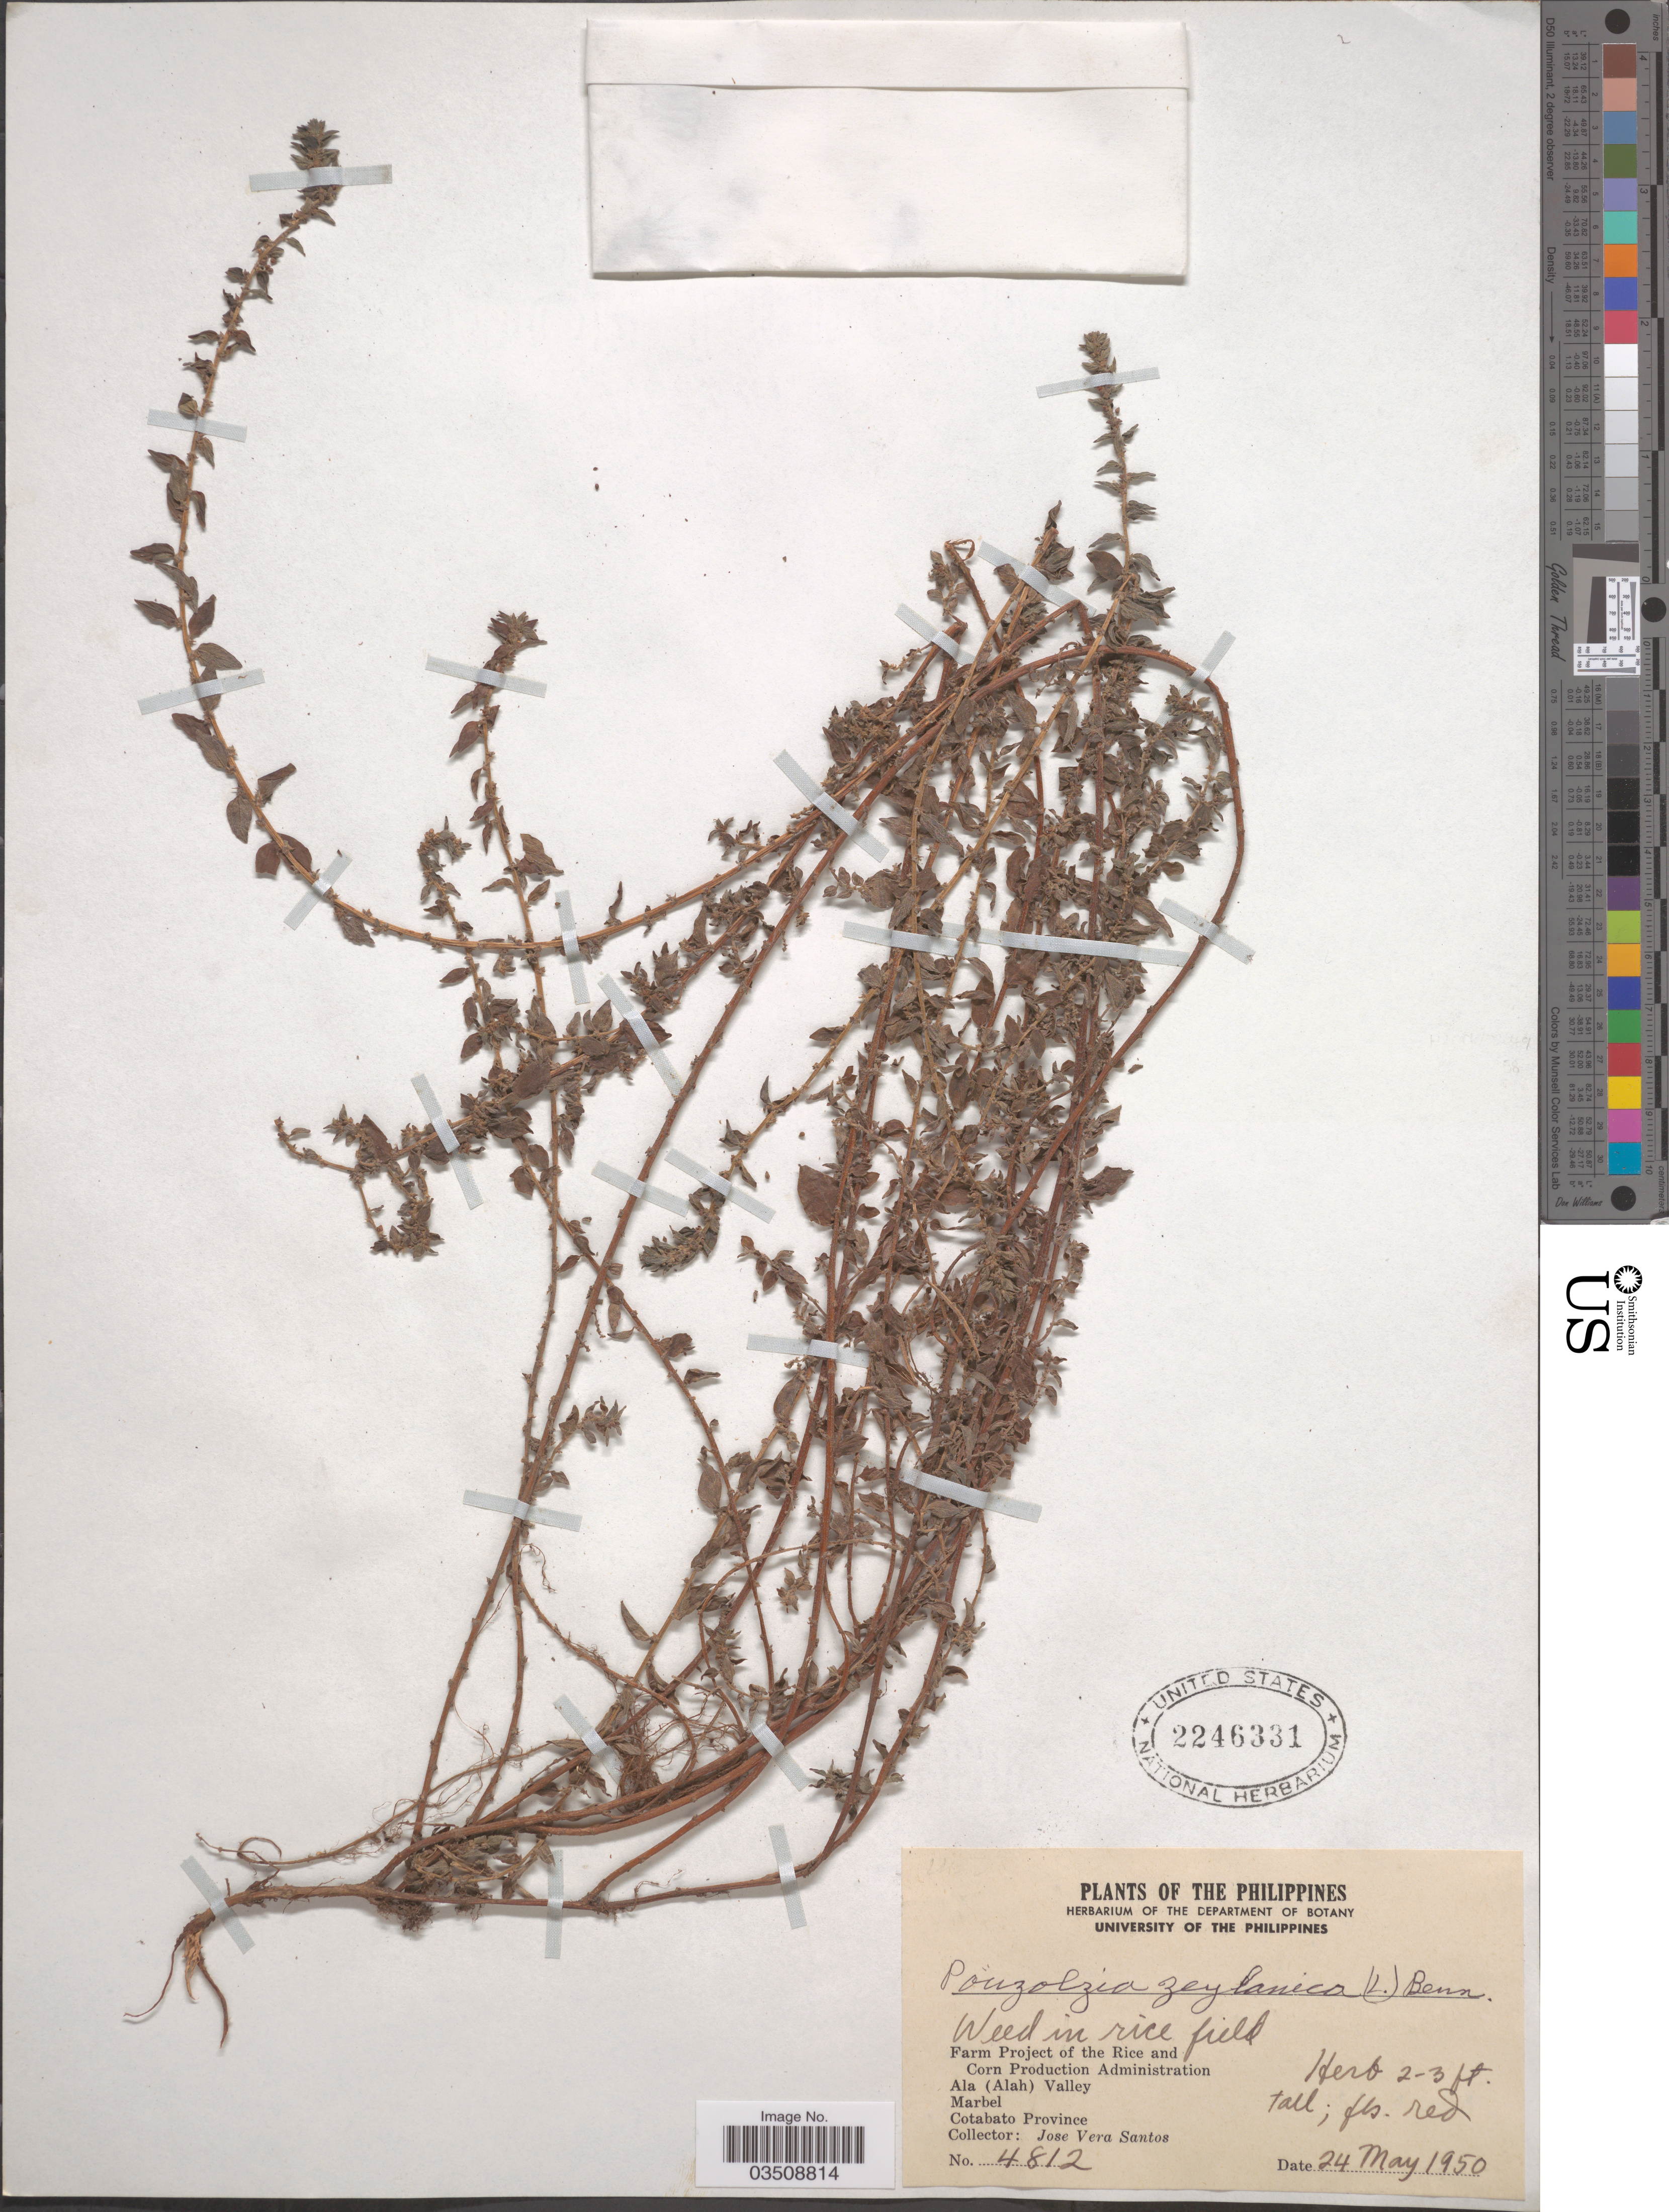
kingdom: Plantae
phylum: Tracheophyta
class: Magnoliopsida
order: Rosales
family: Urticaceae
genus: Pouzolzia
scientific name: Pouzolzia zeylanica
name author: (L.) Benn.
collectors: J. V. Santos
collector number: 4812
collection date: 1950-05-24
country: Philippines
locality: Farm Project of the Rice and Corn Production Administration [unsure placement]. Ala (Alah) Valley. Marbel. Cotabato Province.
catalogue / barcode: US 2246331